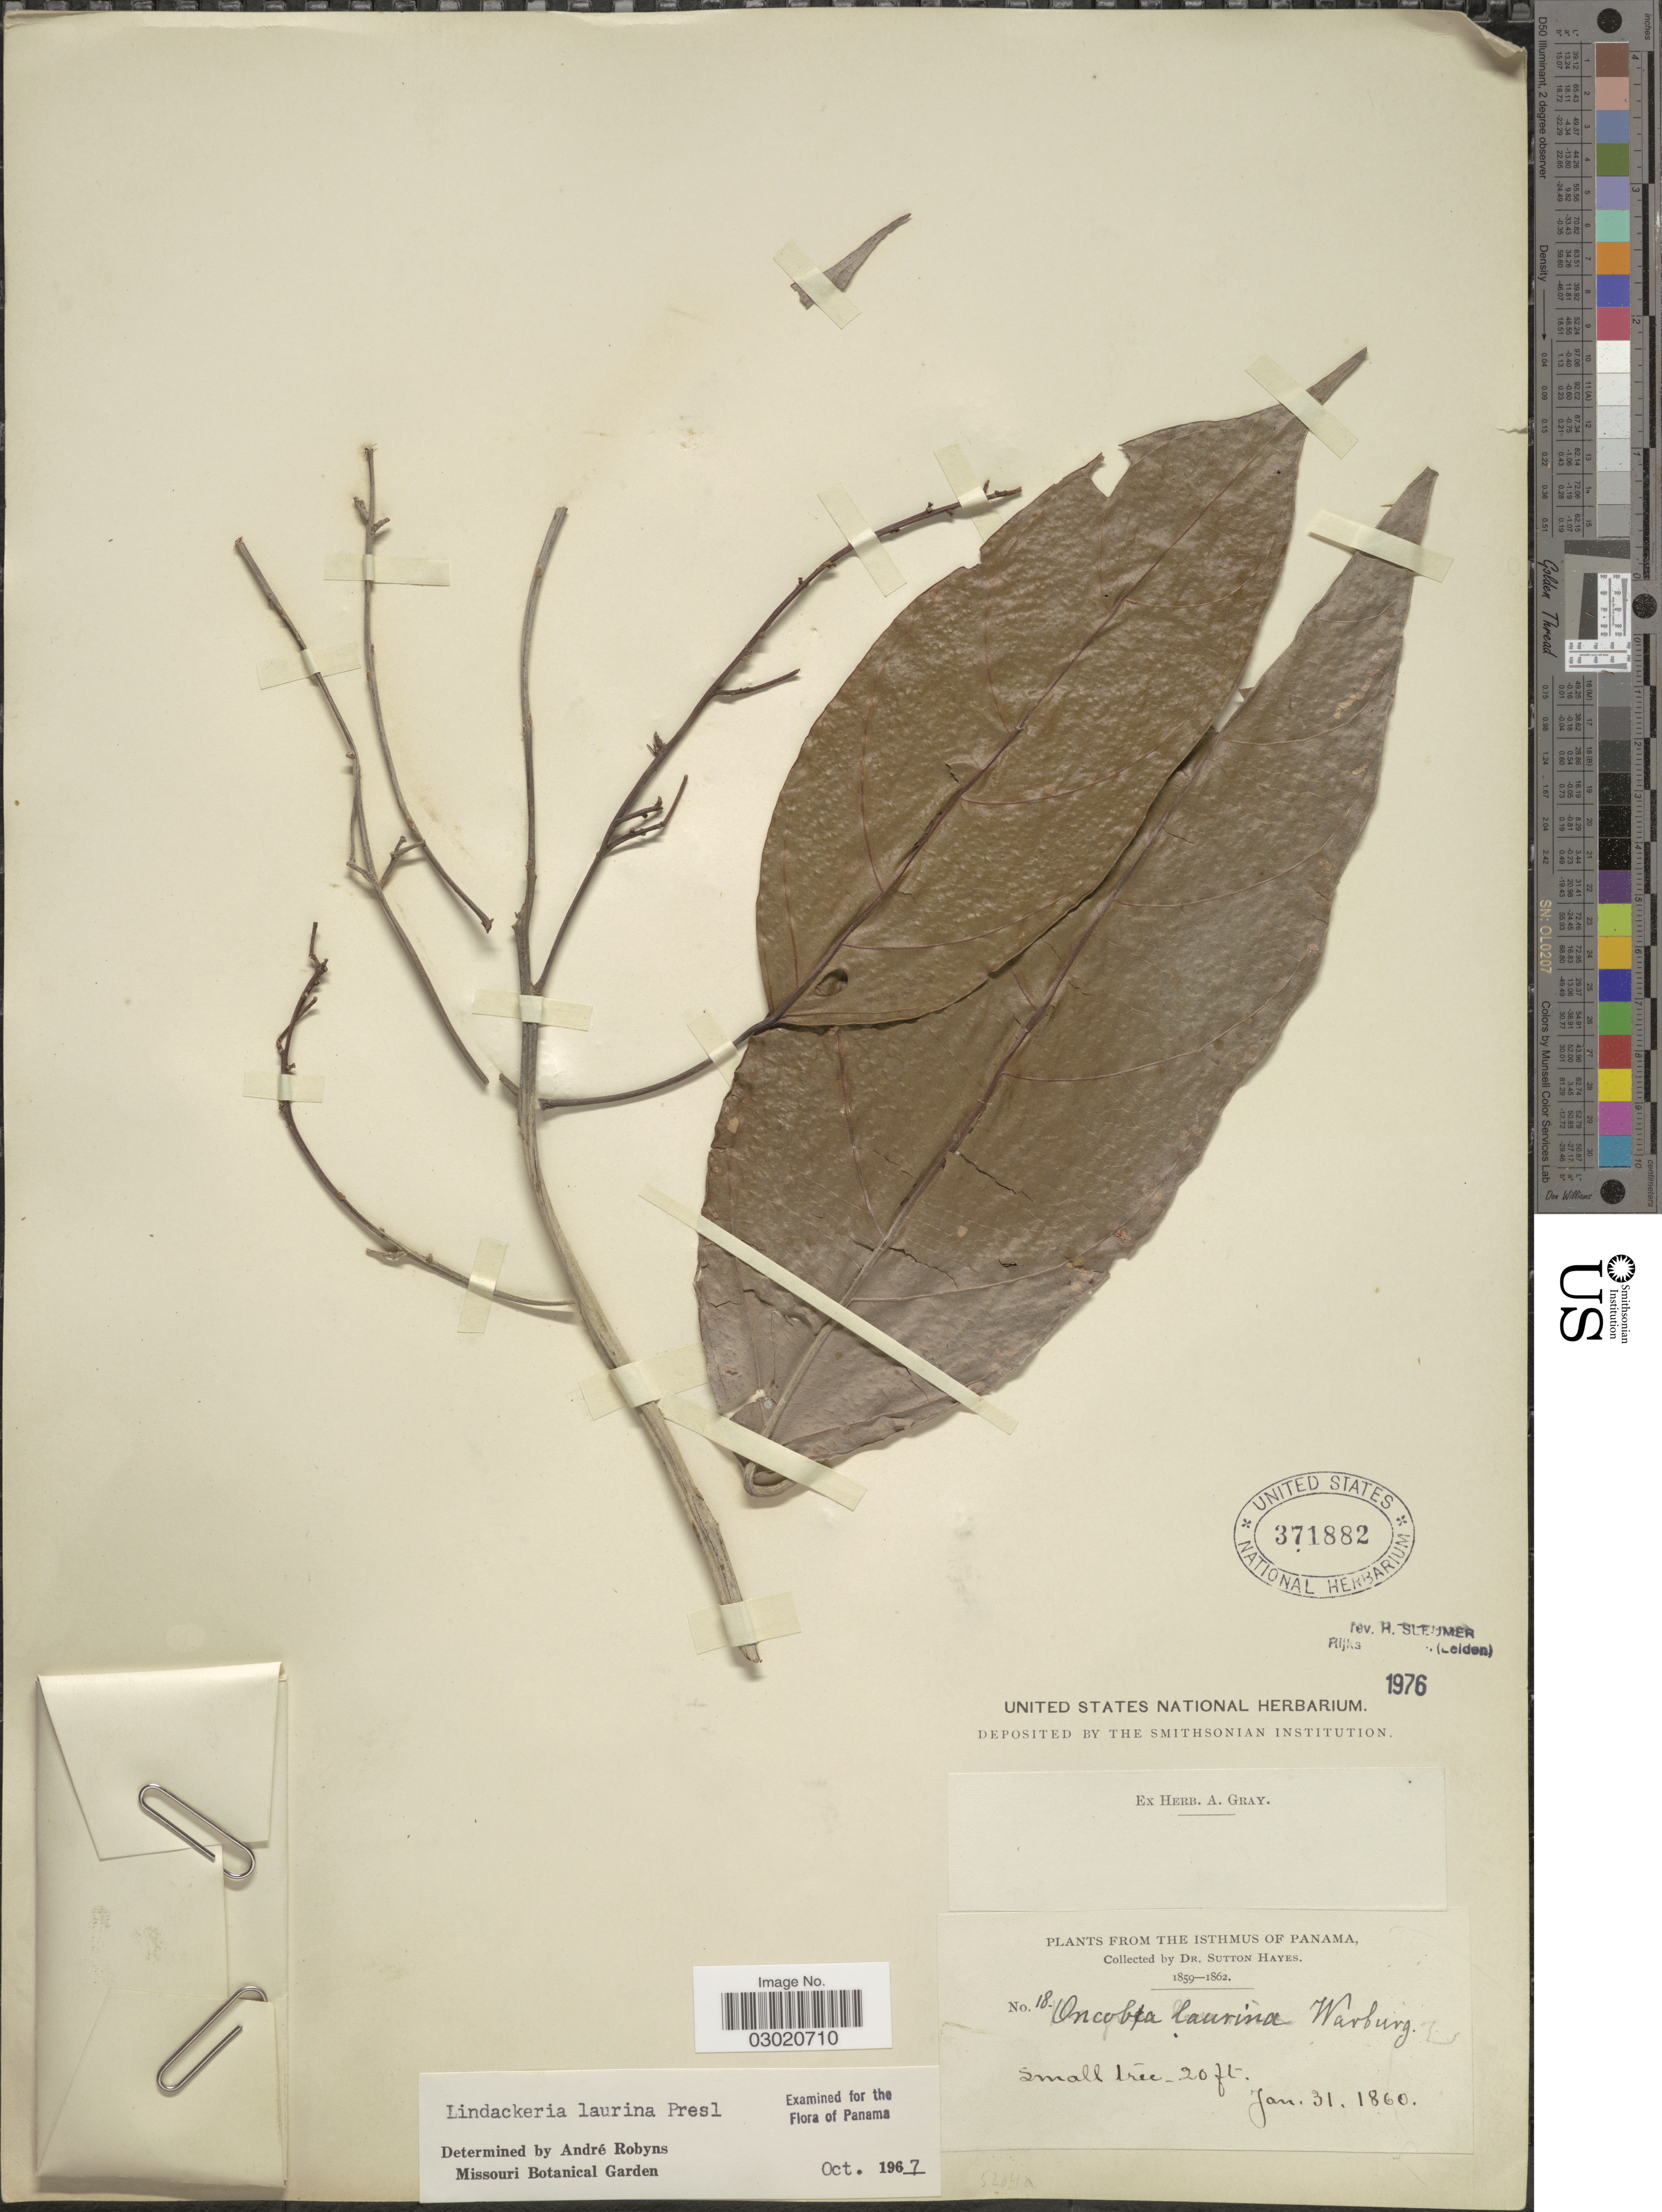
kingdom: Plantae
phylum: Tracheophyta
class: Magnoliopsida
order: Malpighiales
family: Achariaceae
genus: Lindackeria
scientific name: Lindackeria laurina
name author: C. Presl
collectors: S. Hayes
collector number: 18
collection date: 1860-01-31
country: Panama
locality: The Isthmus of Panama.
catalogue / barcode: US 371882